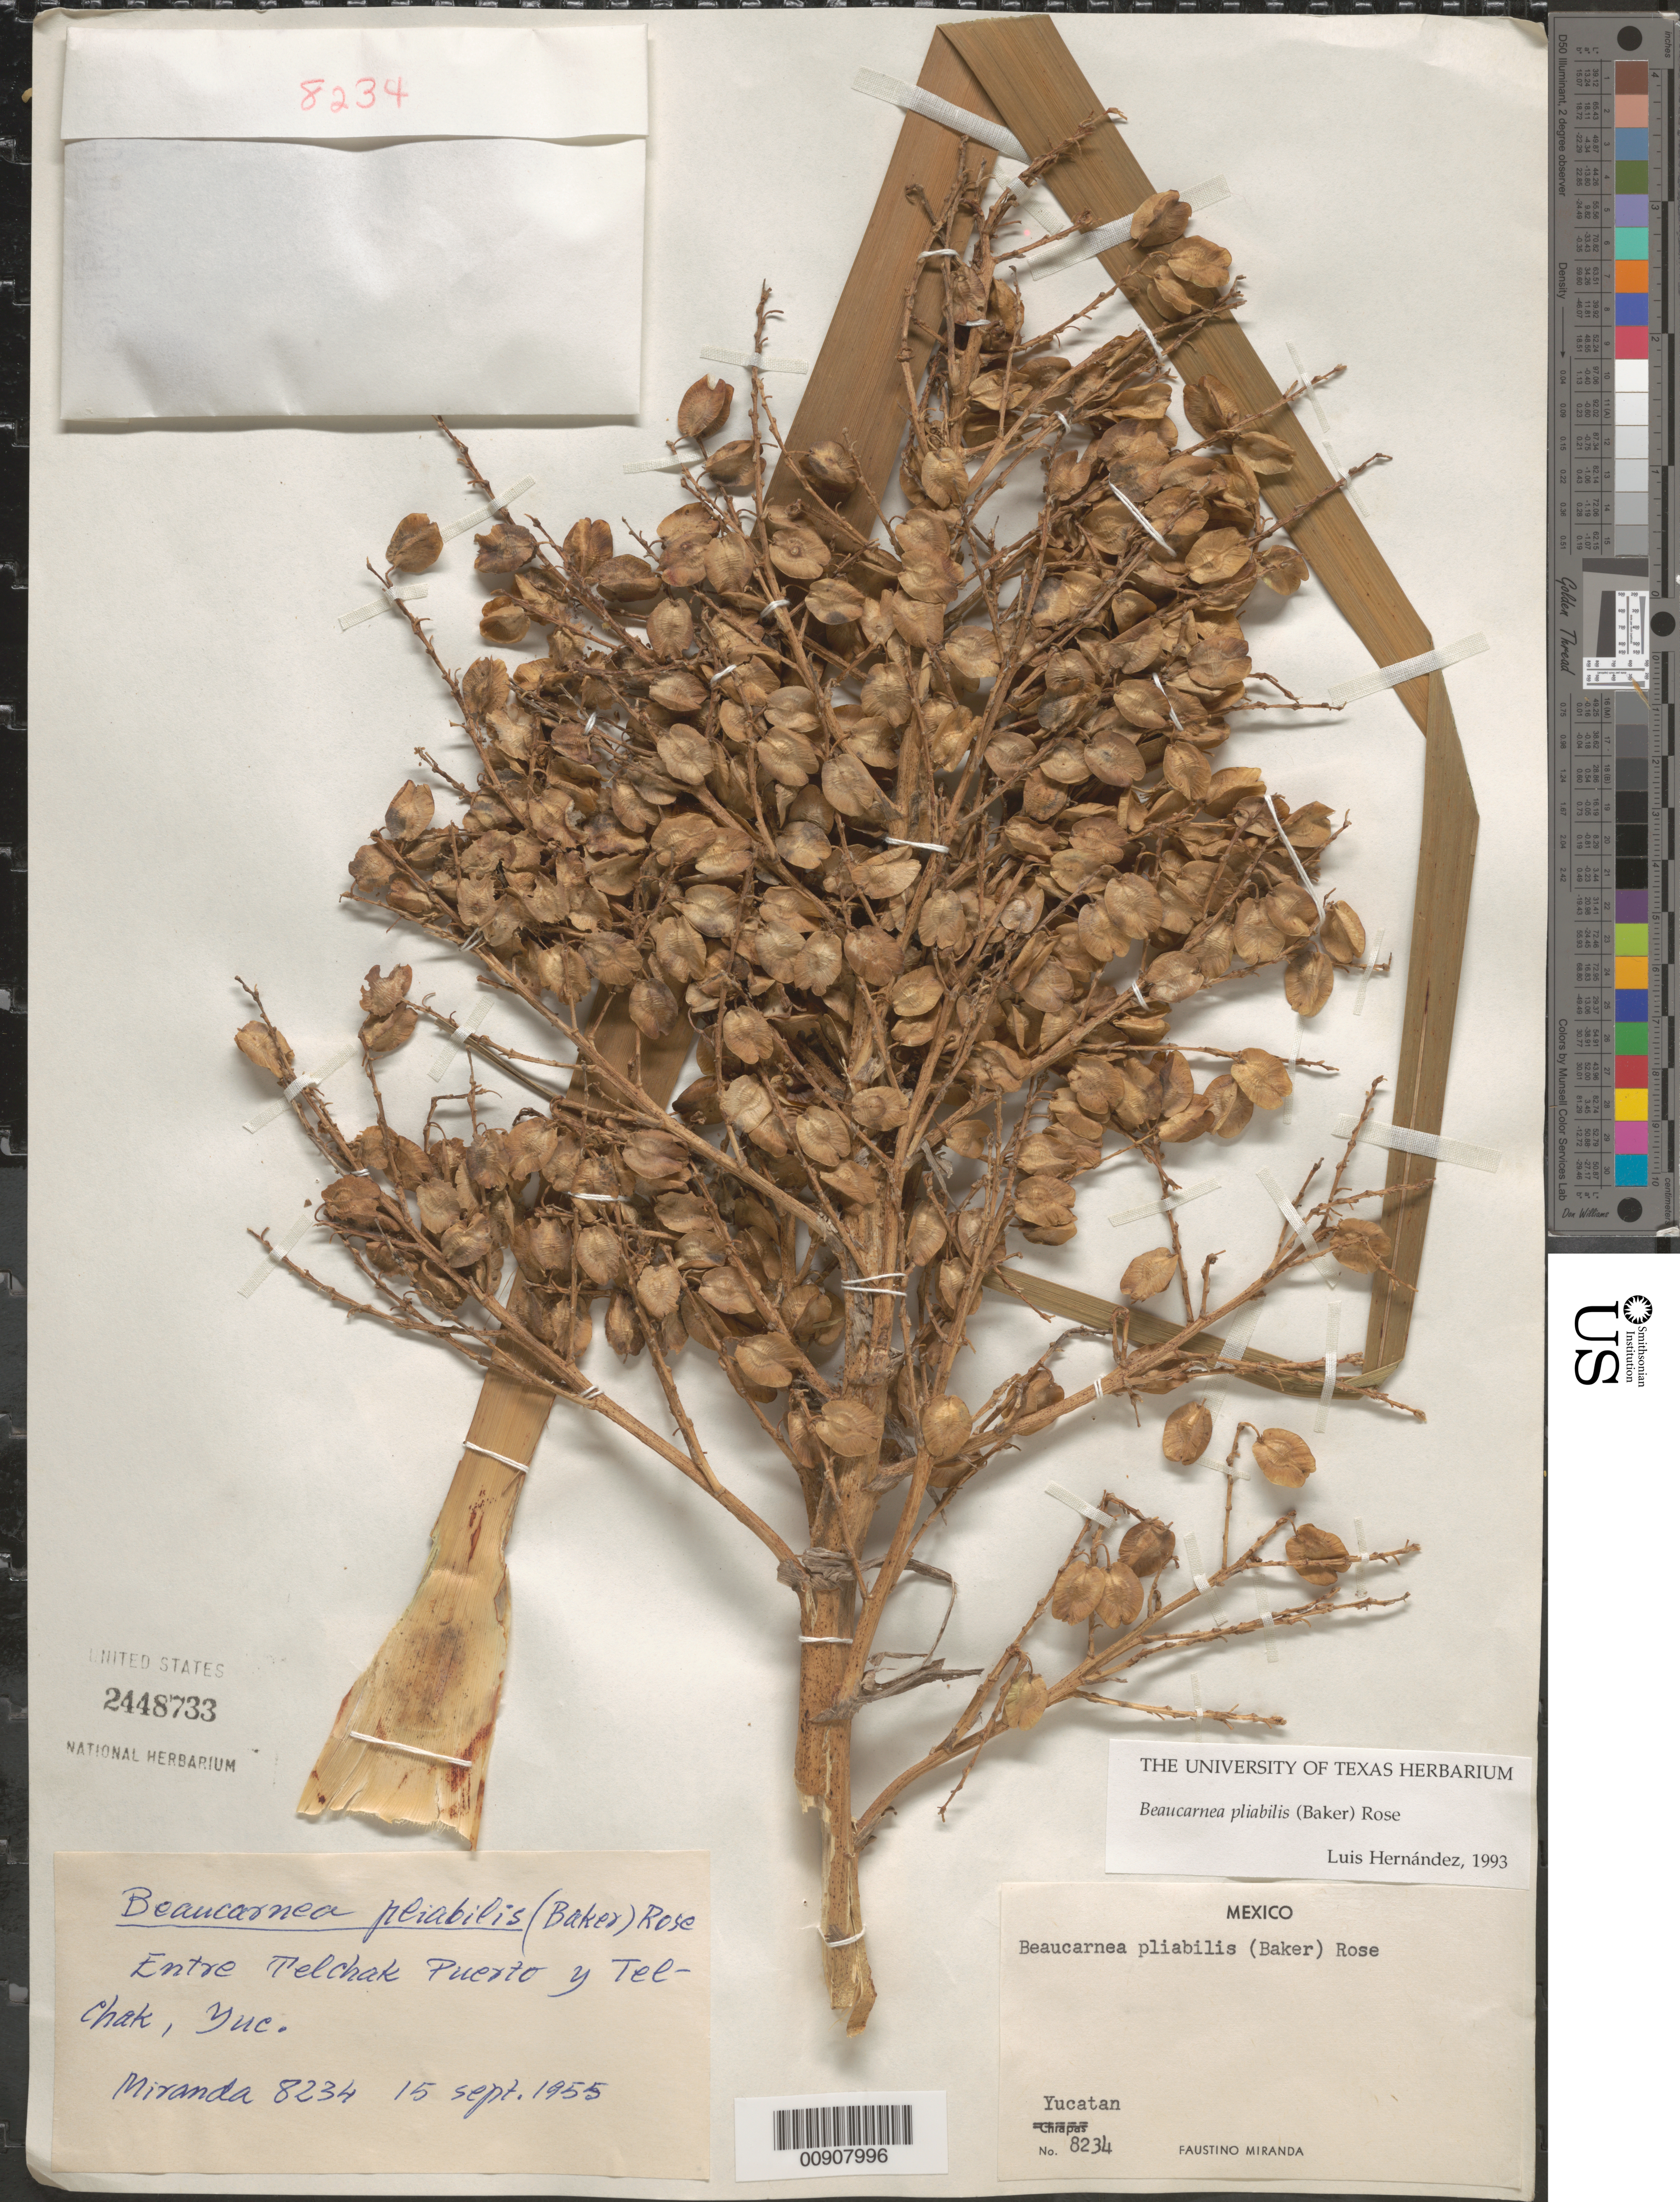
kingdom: Plantae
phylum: Tracheophyta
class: Liliopsida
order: Asparagales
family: Asparagaceae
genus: Beaucarnea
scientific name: Beaucarnea pliabilis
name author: (Baker) Rose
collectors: Miranda G., F.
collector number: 8234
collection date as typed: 15 Sep 1955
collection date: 1955-09-15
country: Mexico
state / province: Yucatán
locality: Entre Telchak Puerto y Telchak, Yucatán.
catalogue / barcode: US 2448733